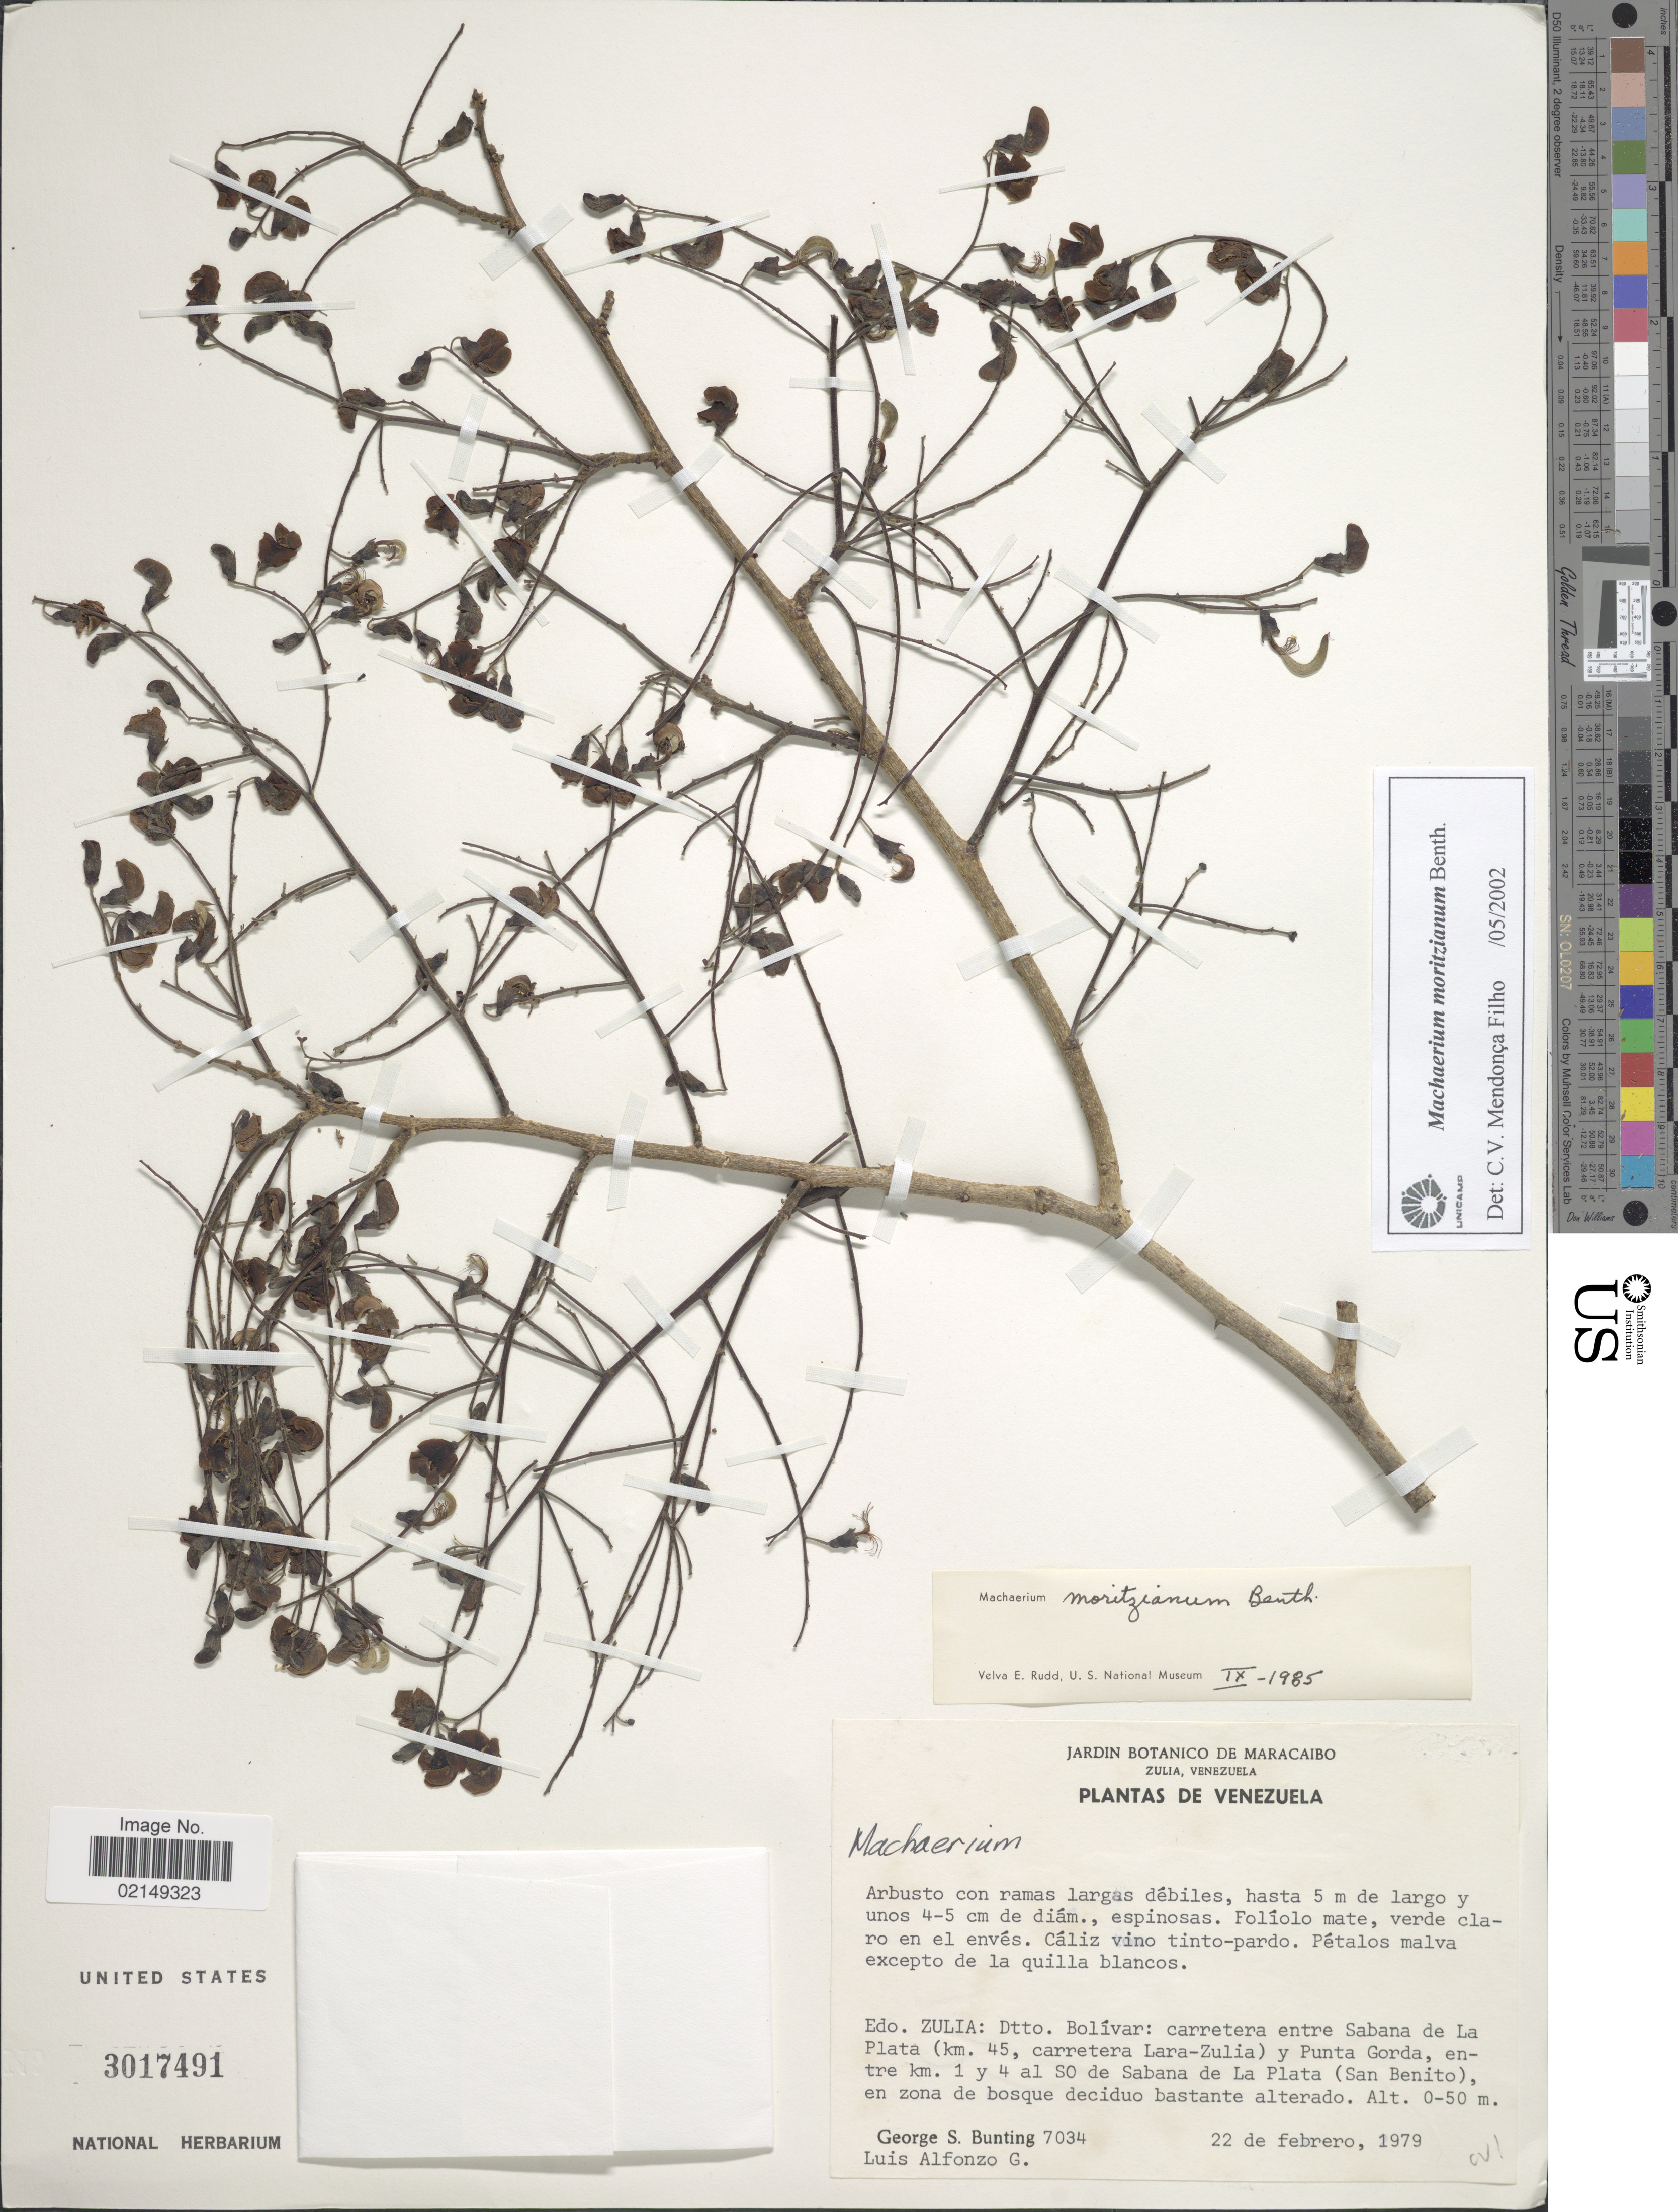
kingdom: Plantae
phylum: Tracheophyta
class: Magnoliopsida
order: Fabales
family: Fabaceae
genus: Machaerium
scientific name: Machaerium moritzianum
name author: Benth.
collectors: G. S. Bunting & L. Alfonzo G.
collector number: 7034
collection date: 1979-02-22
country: Venezuela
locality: Edo. Zulia: Dtto. Bolivar: carretera entre sabana de La Plata (km. 45, carretera Lara-Zulia) y Punta Gorda, entre km. 7 y 4 al SO de Sabana de La Plata (San Benito)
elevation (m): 0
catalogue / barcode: US 3017491